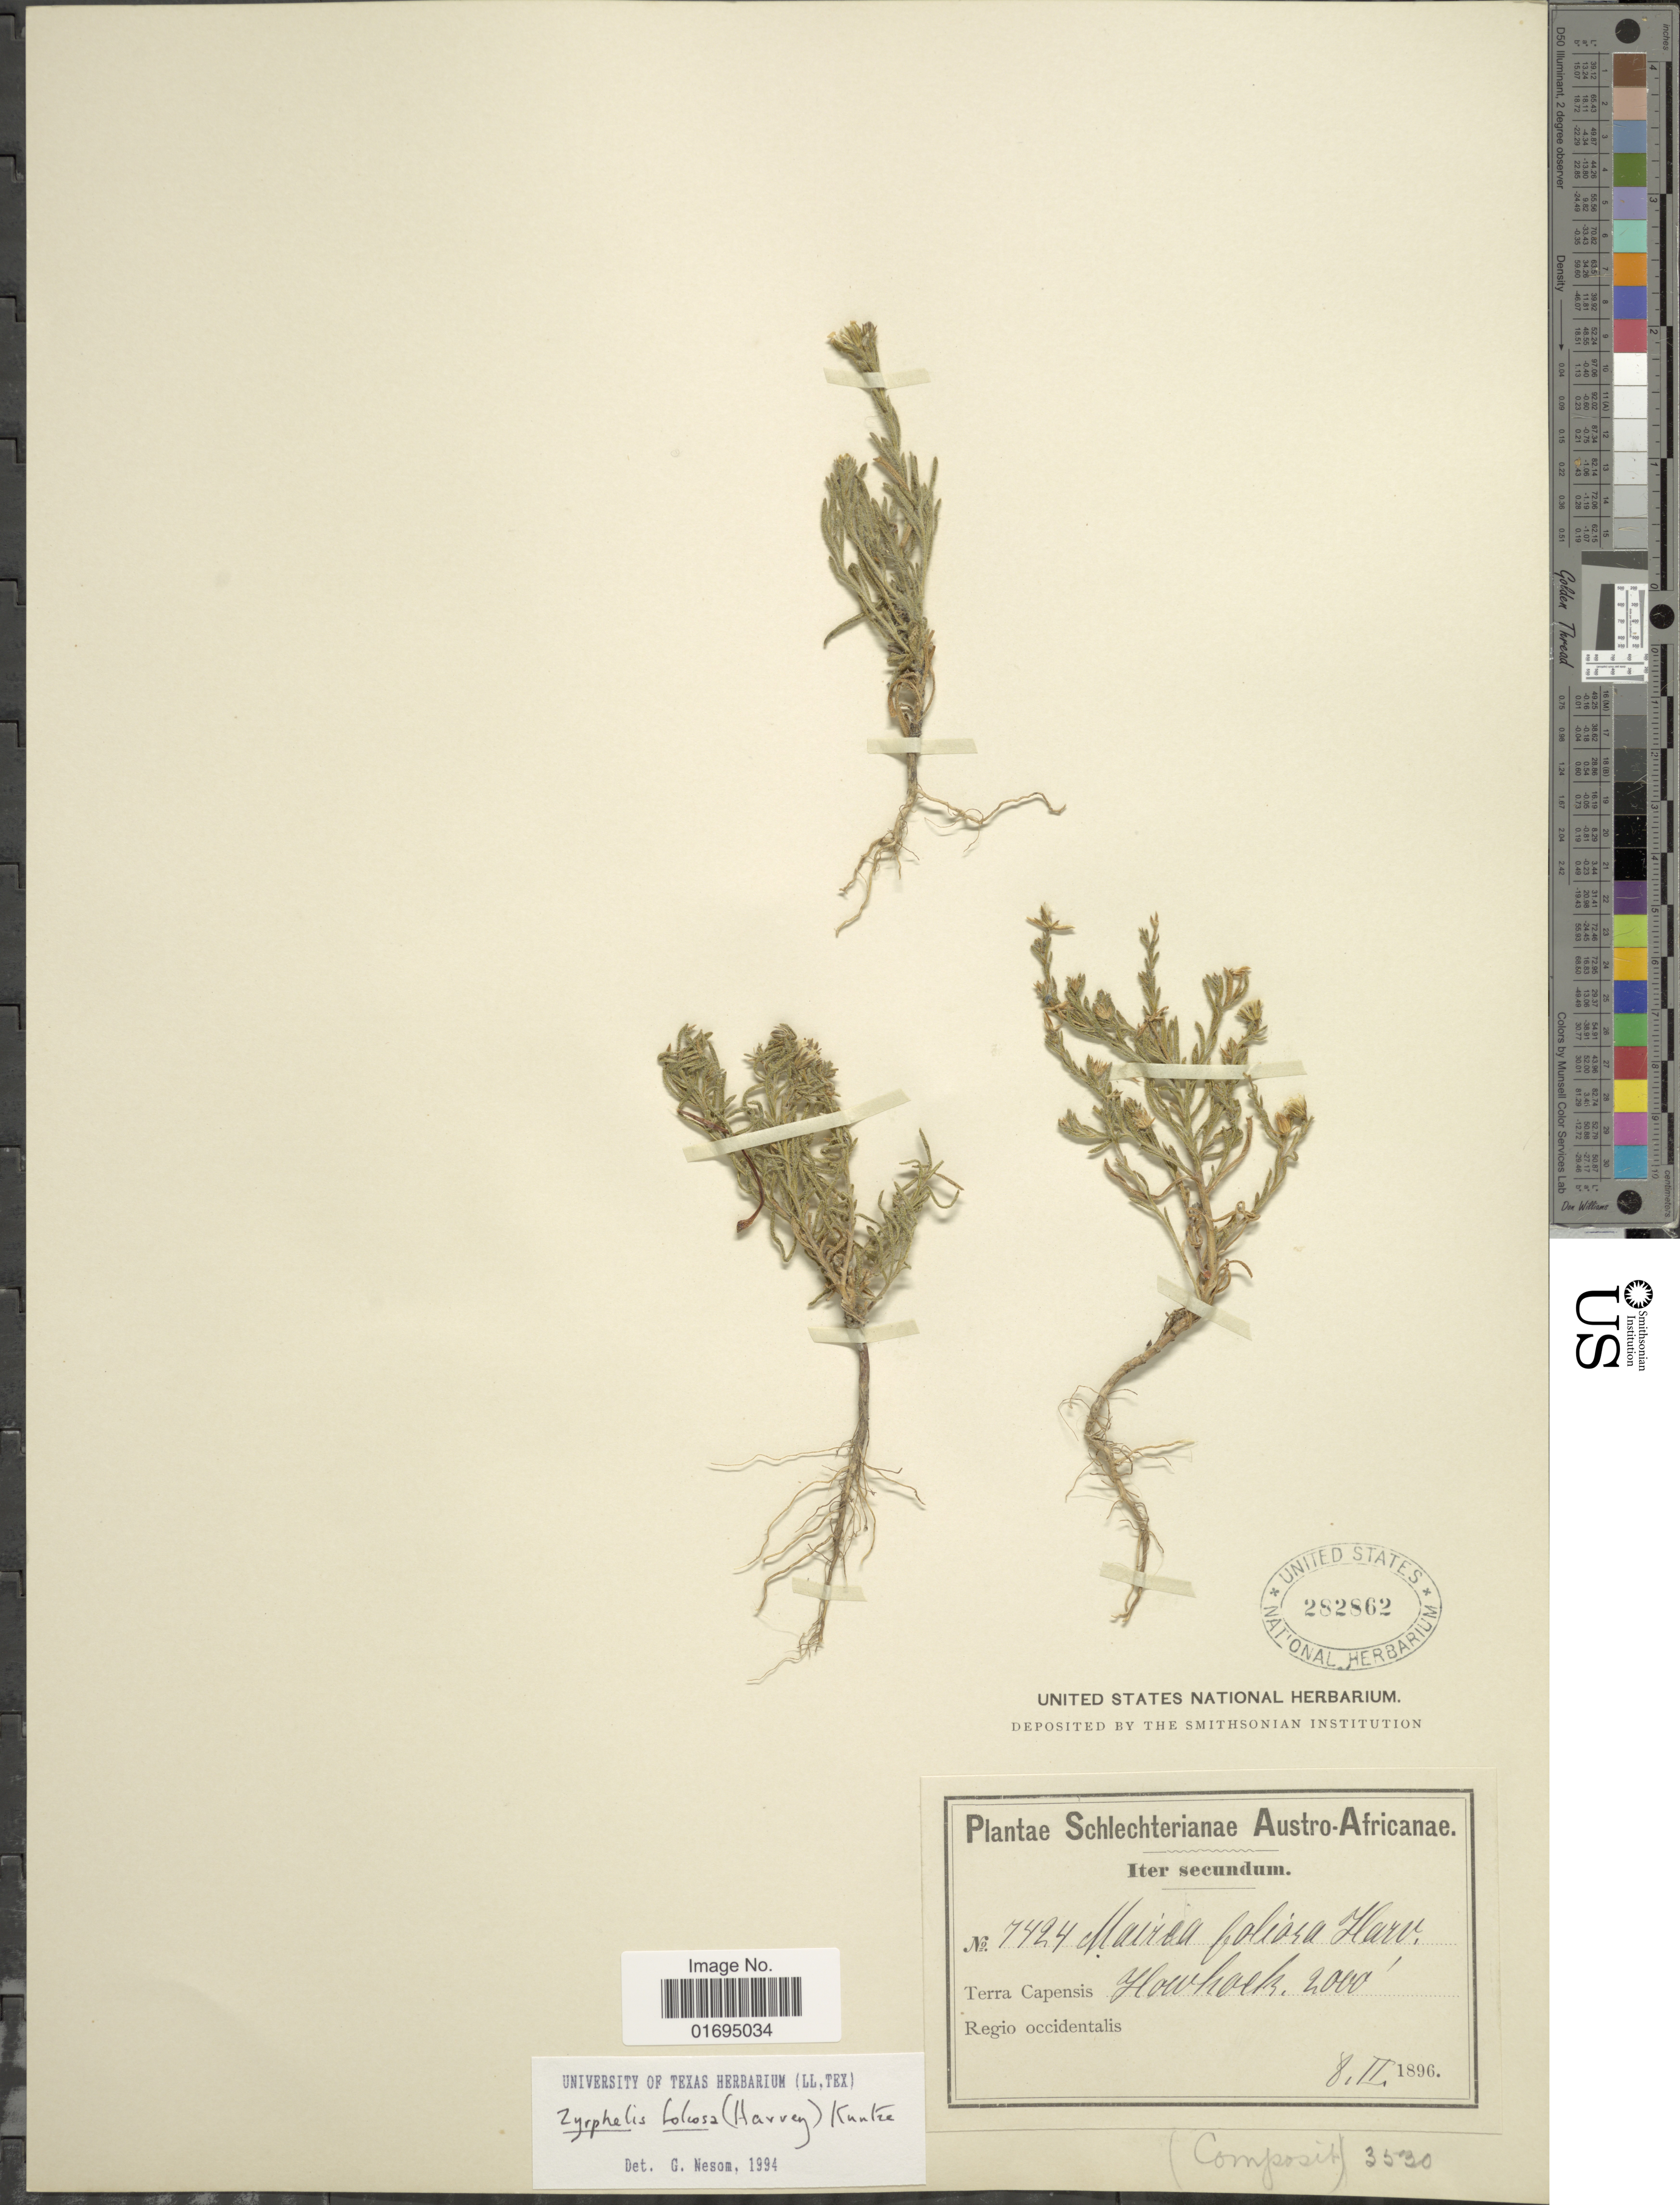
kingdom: Plantae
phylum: Tracheophyta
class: Magnoliopsida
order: Asterales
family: Asteraceae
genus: Zyrphelis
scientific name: Zyrphelis foliosa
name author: Kuntze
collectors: Schlechter, --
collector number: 7424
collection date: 1896-02-08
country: South Africa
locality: Austro-Africanae, Terra Capensis, Houhoek, Regio occidentalis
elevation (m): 610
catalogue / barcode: US 282862